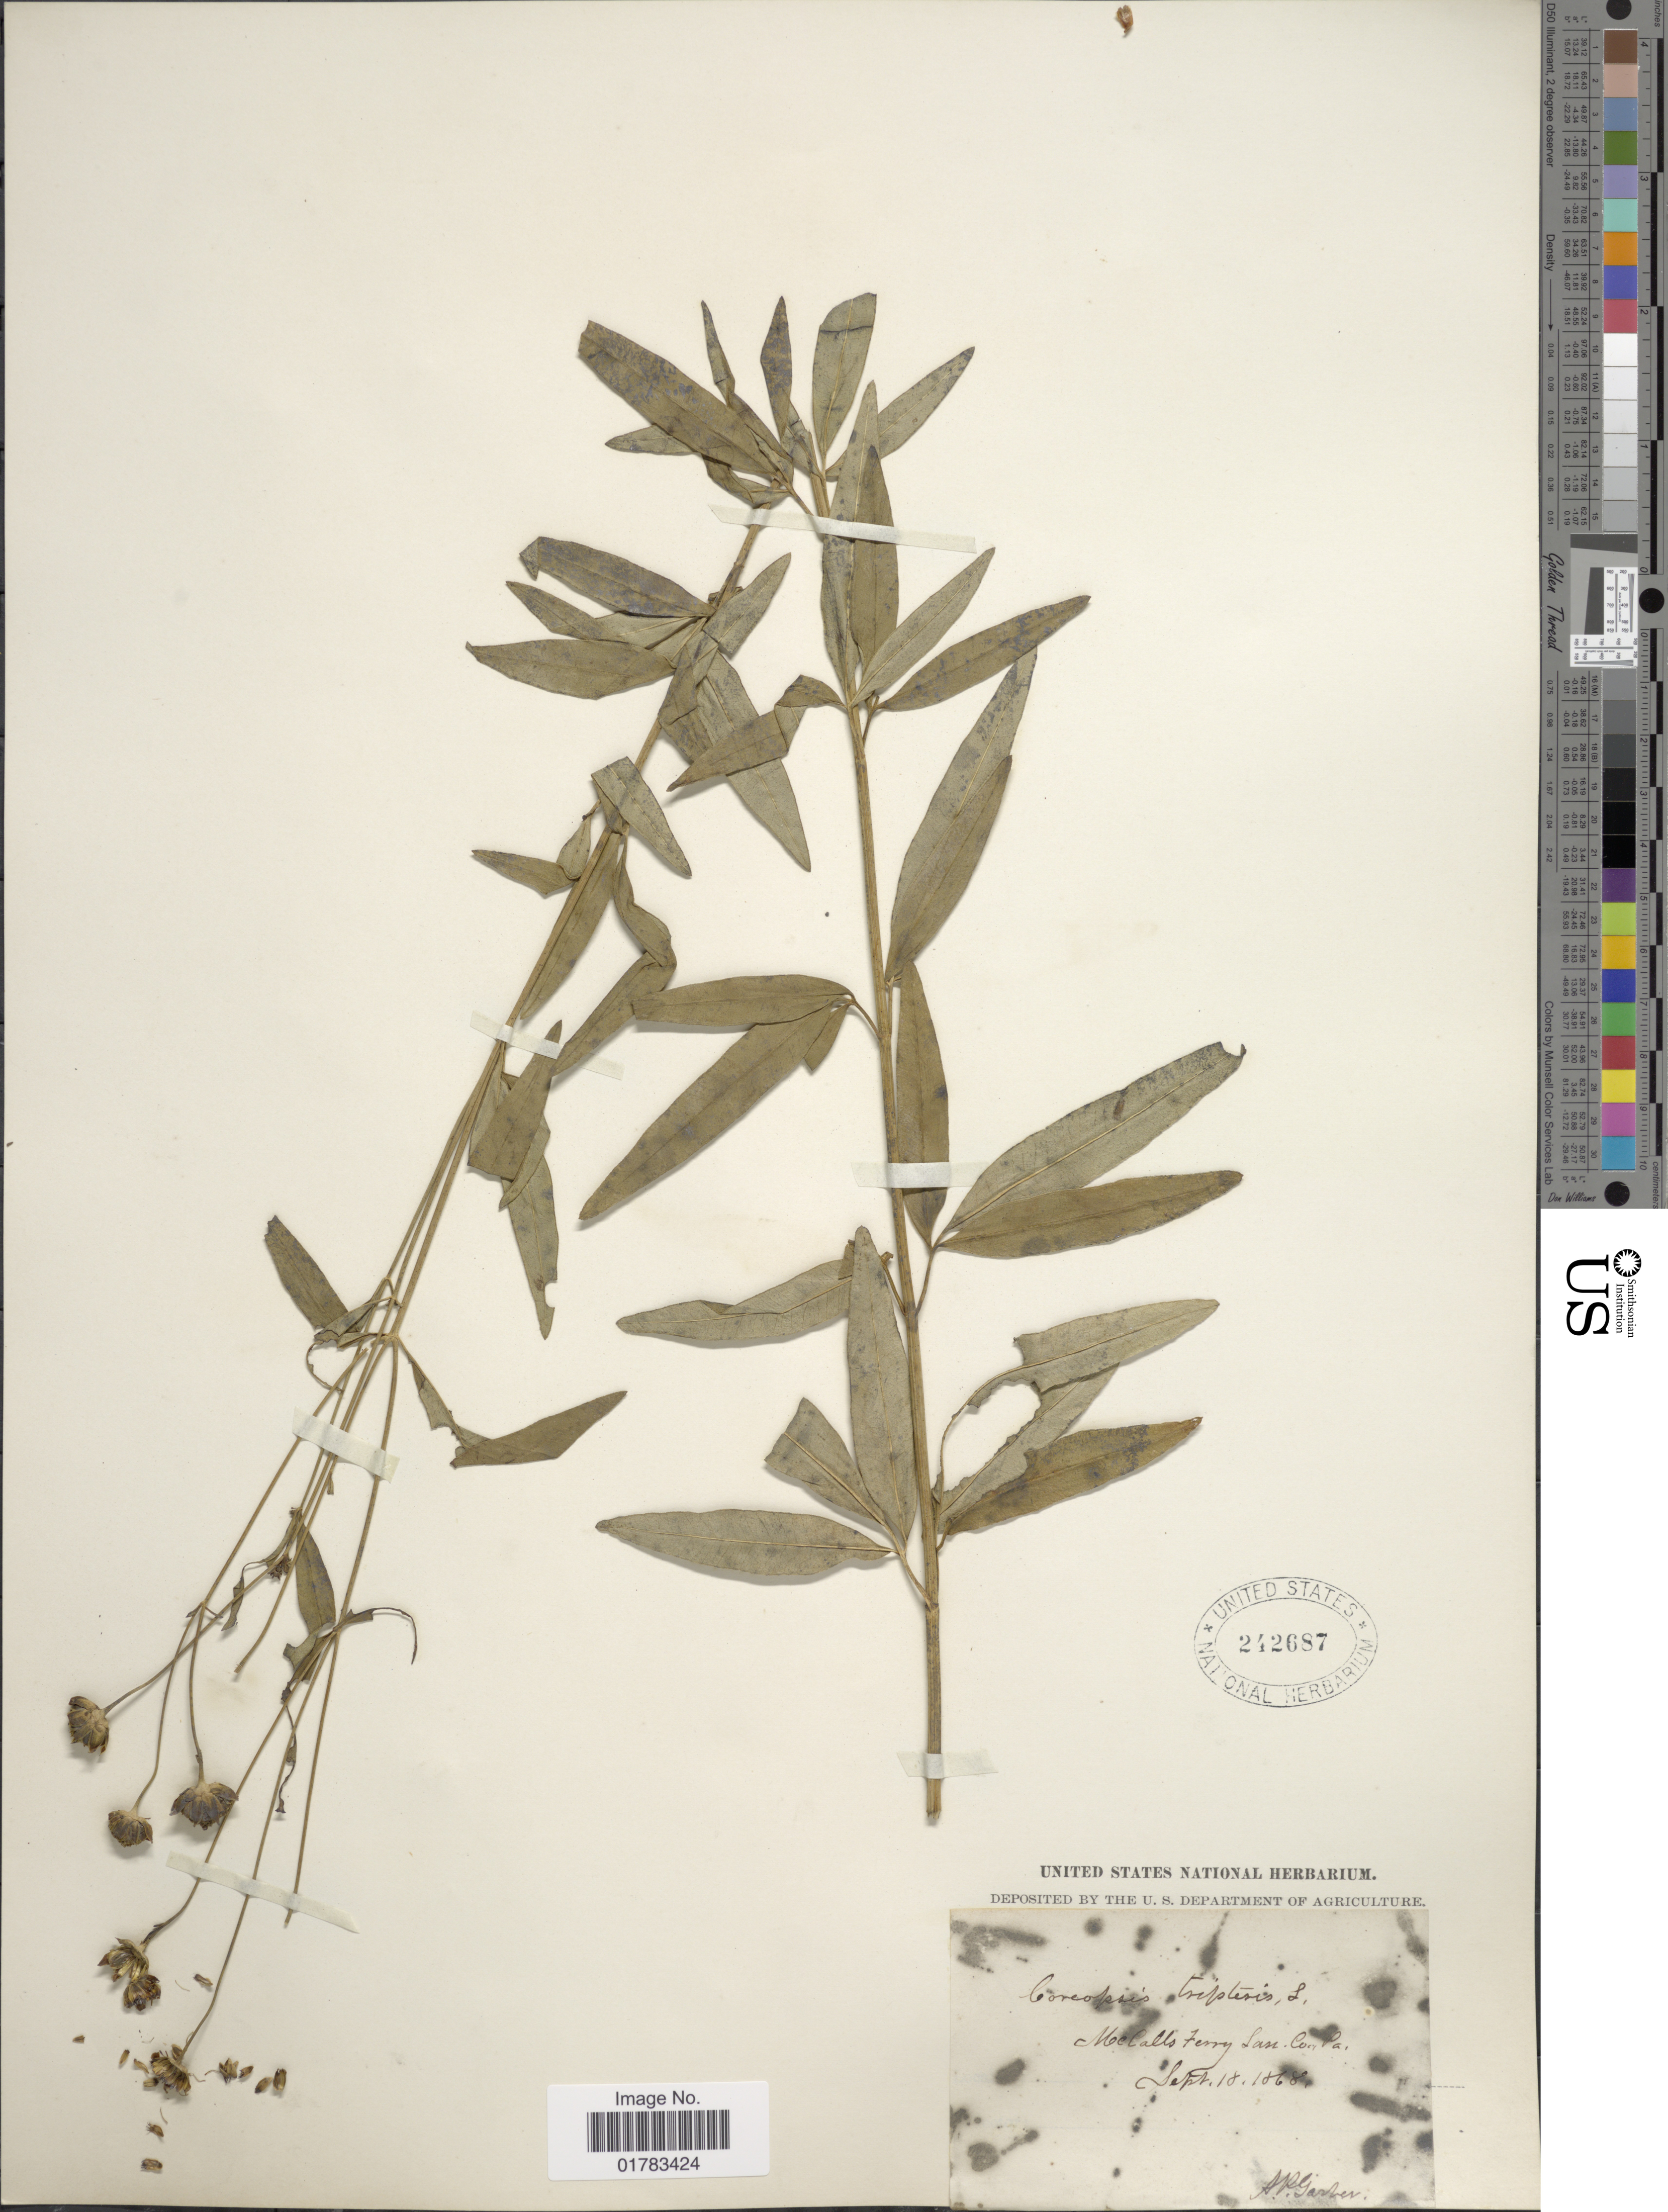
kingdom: Plantae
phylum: Tracheophyta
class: Magnoliopsida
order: Asterales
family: Asteraceae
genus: Coreopsis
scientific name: Coreopsis tripteris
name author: L.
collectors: A. P. Garber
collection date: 1868-09-18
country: United States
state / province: Pennsylvania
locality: McCalls Ferry San CO.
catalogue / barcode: US 242687